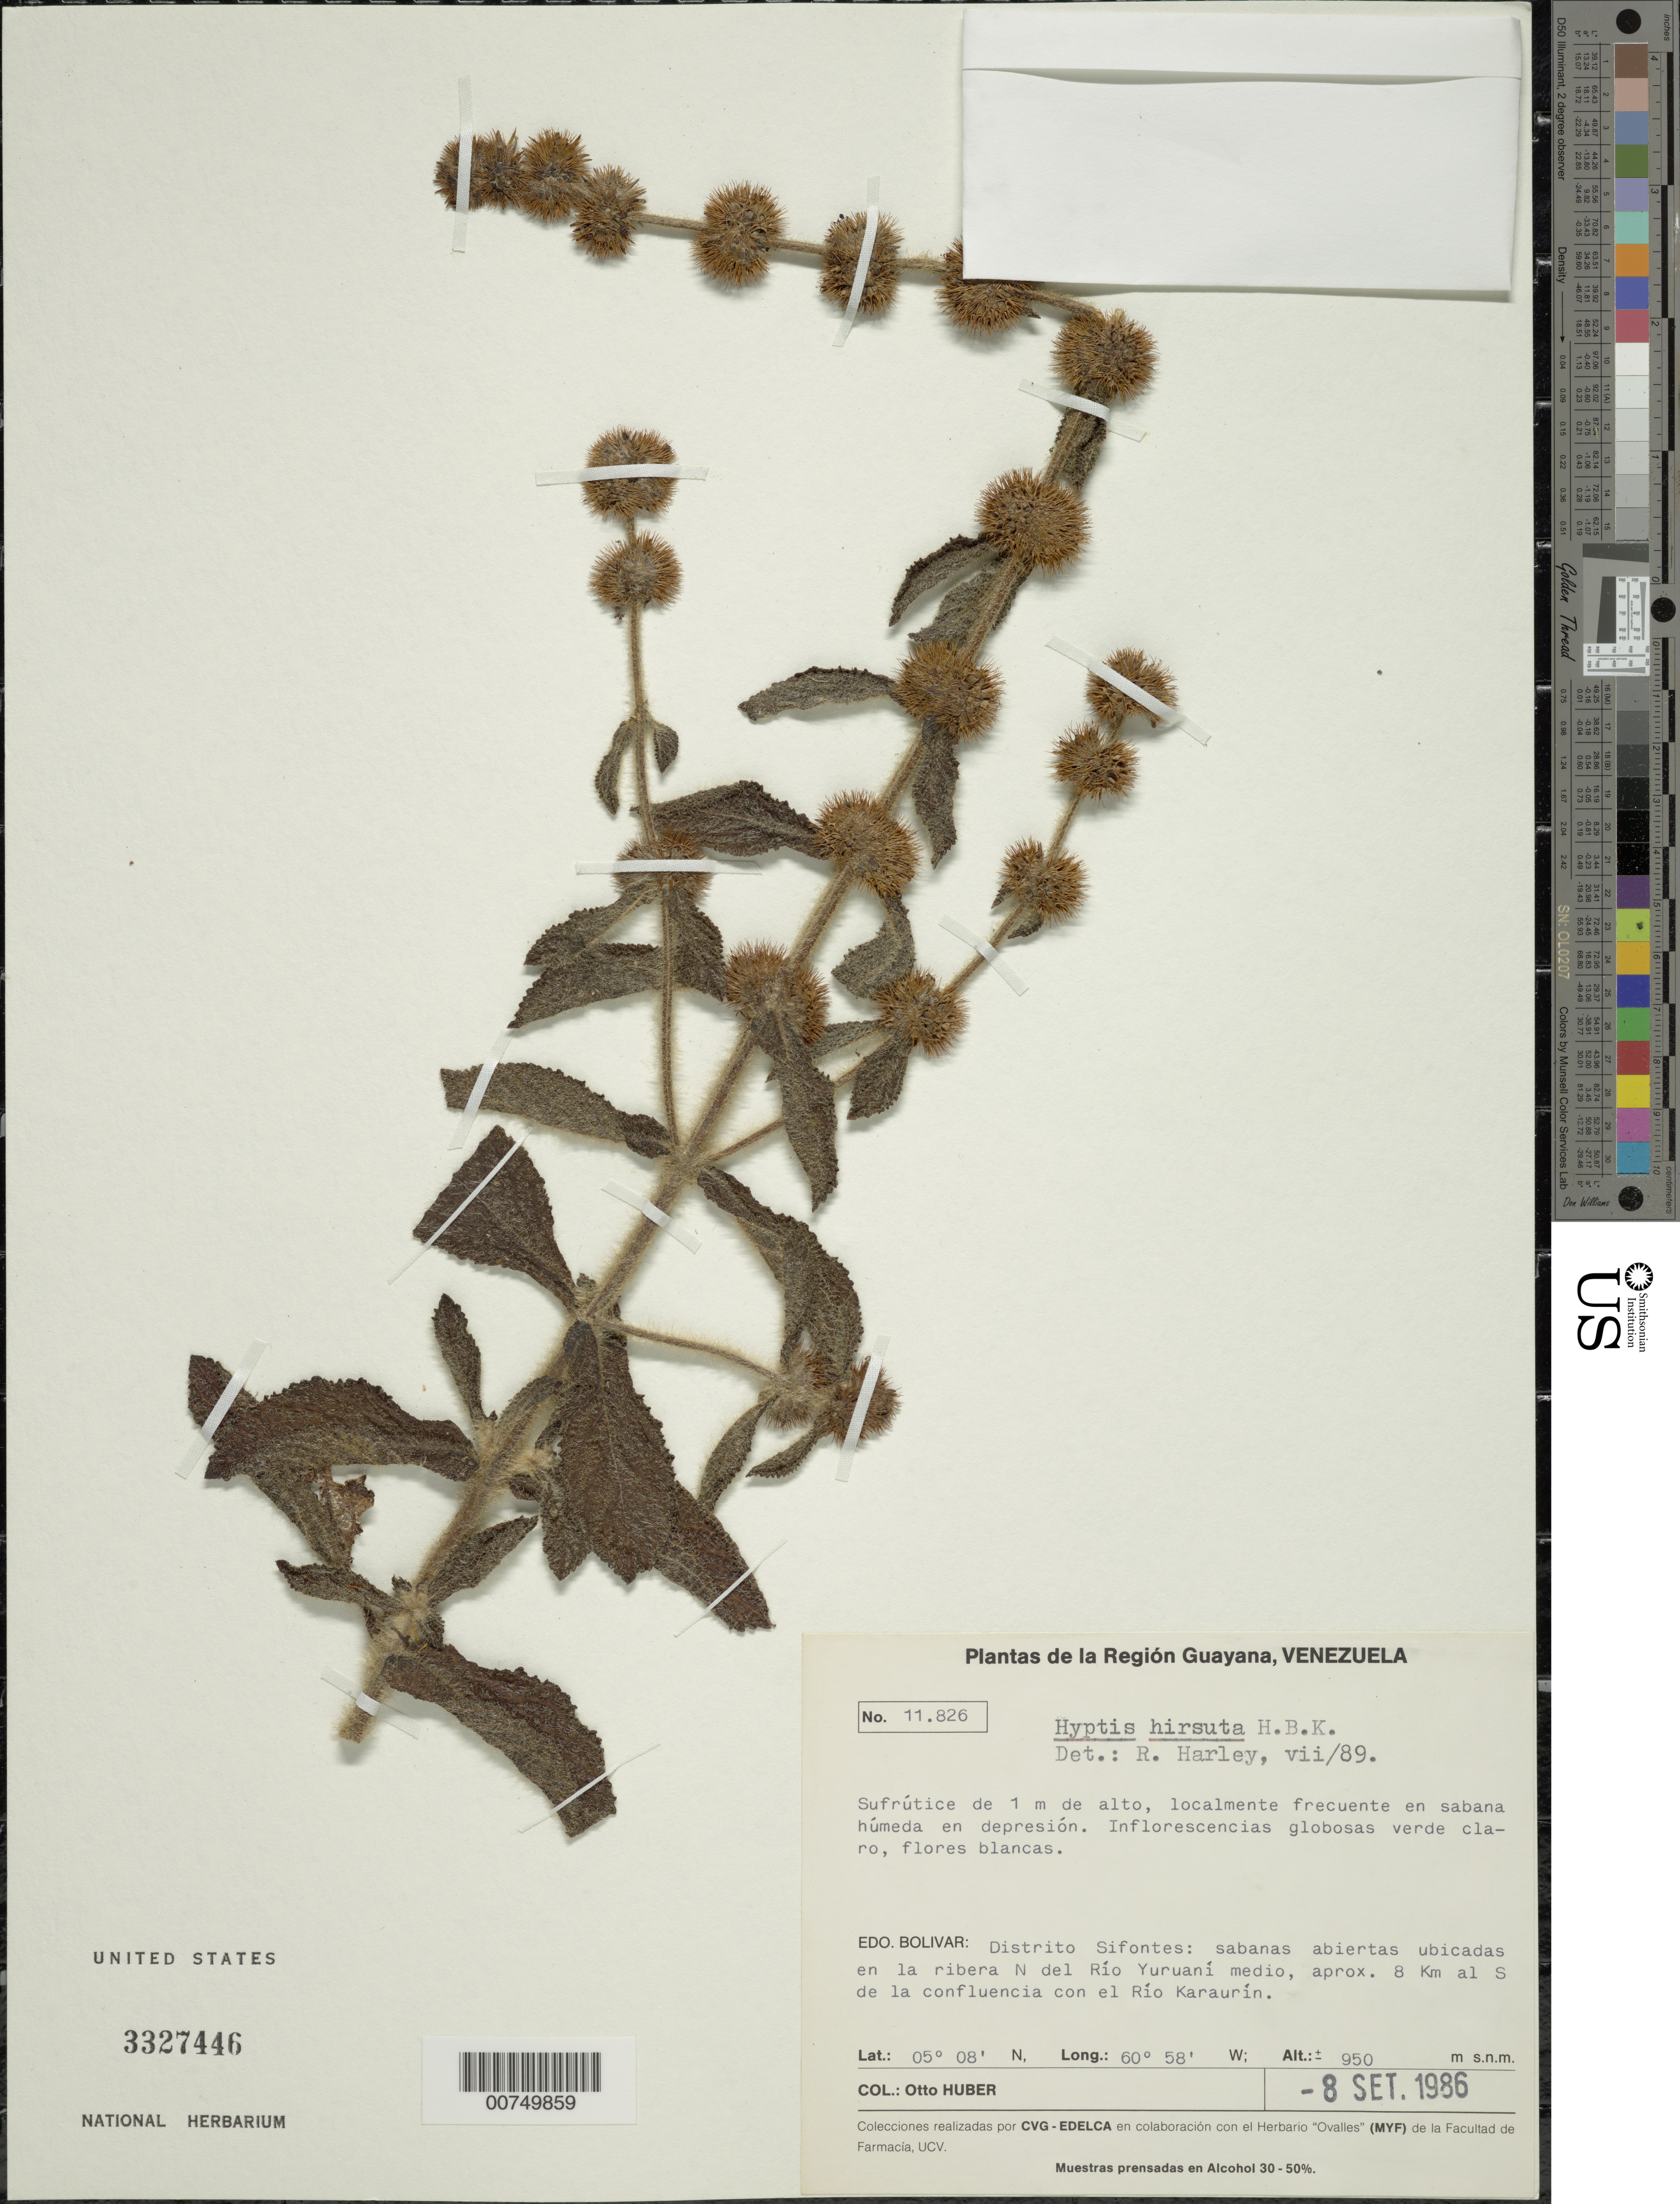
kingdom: Plantae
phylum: Tracheophyta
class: Magnoliopsida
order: Lamiales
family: Lamiaceae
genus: Hyptis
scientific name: Hyptis hirsuta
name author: Kunth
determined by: Harley, R. M.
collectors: O. Huber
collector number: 11826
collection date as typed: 8-Sep-86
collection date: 1986-09-08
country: Venezuela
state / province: Bolívar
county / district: Sifontes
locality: Río Yuruani medio, N of, aprox. 8 km al S de la confluencia con el Río Karaurin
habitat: Sabanas abiertas ibicadas en la rebera; en sabana húmeda en depresion.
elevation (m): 950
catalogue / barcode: US 3327446